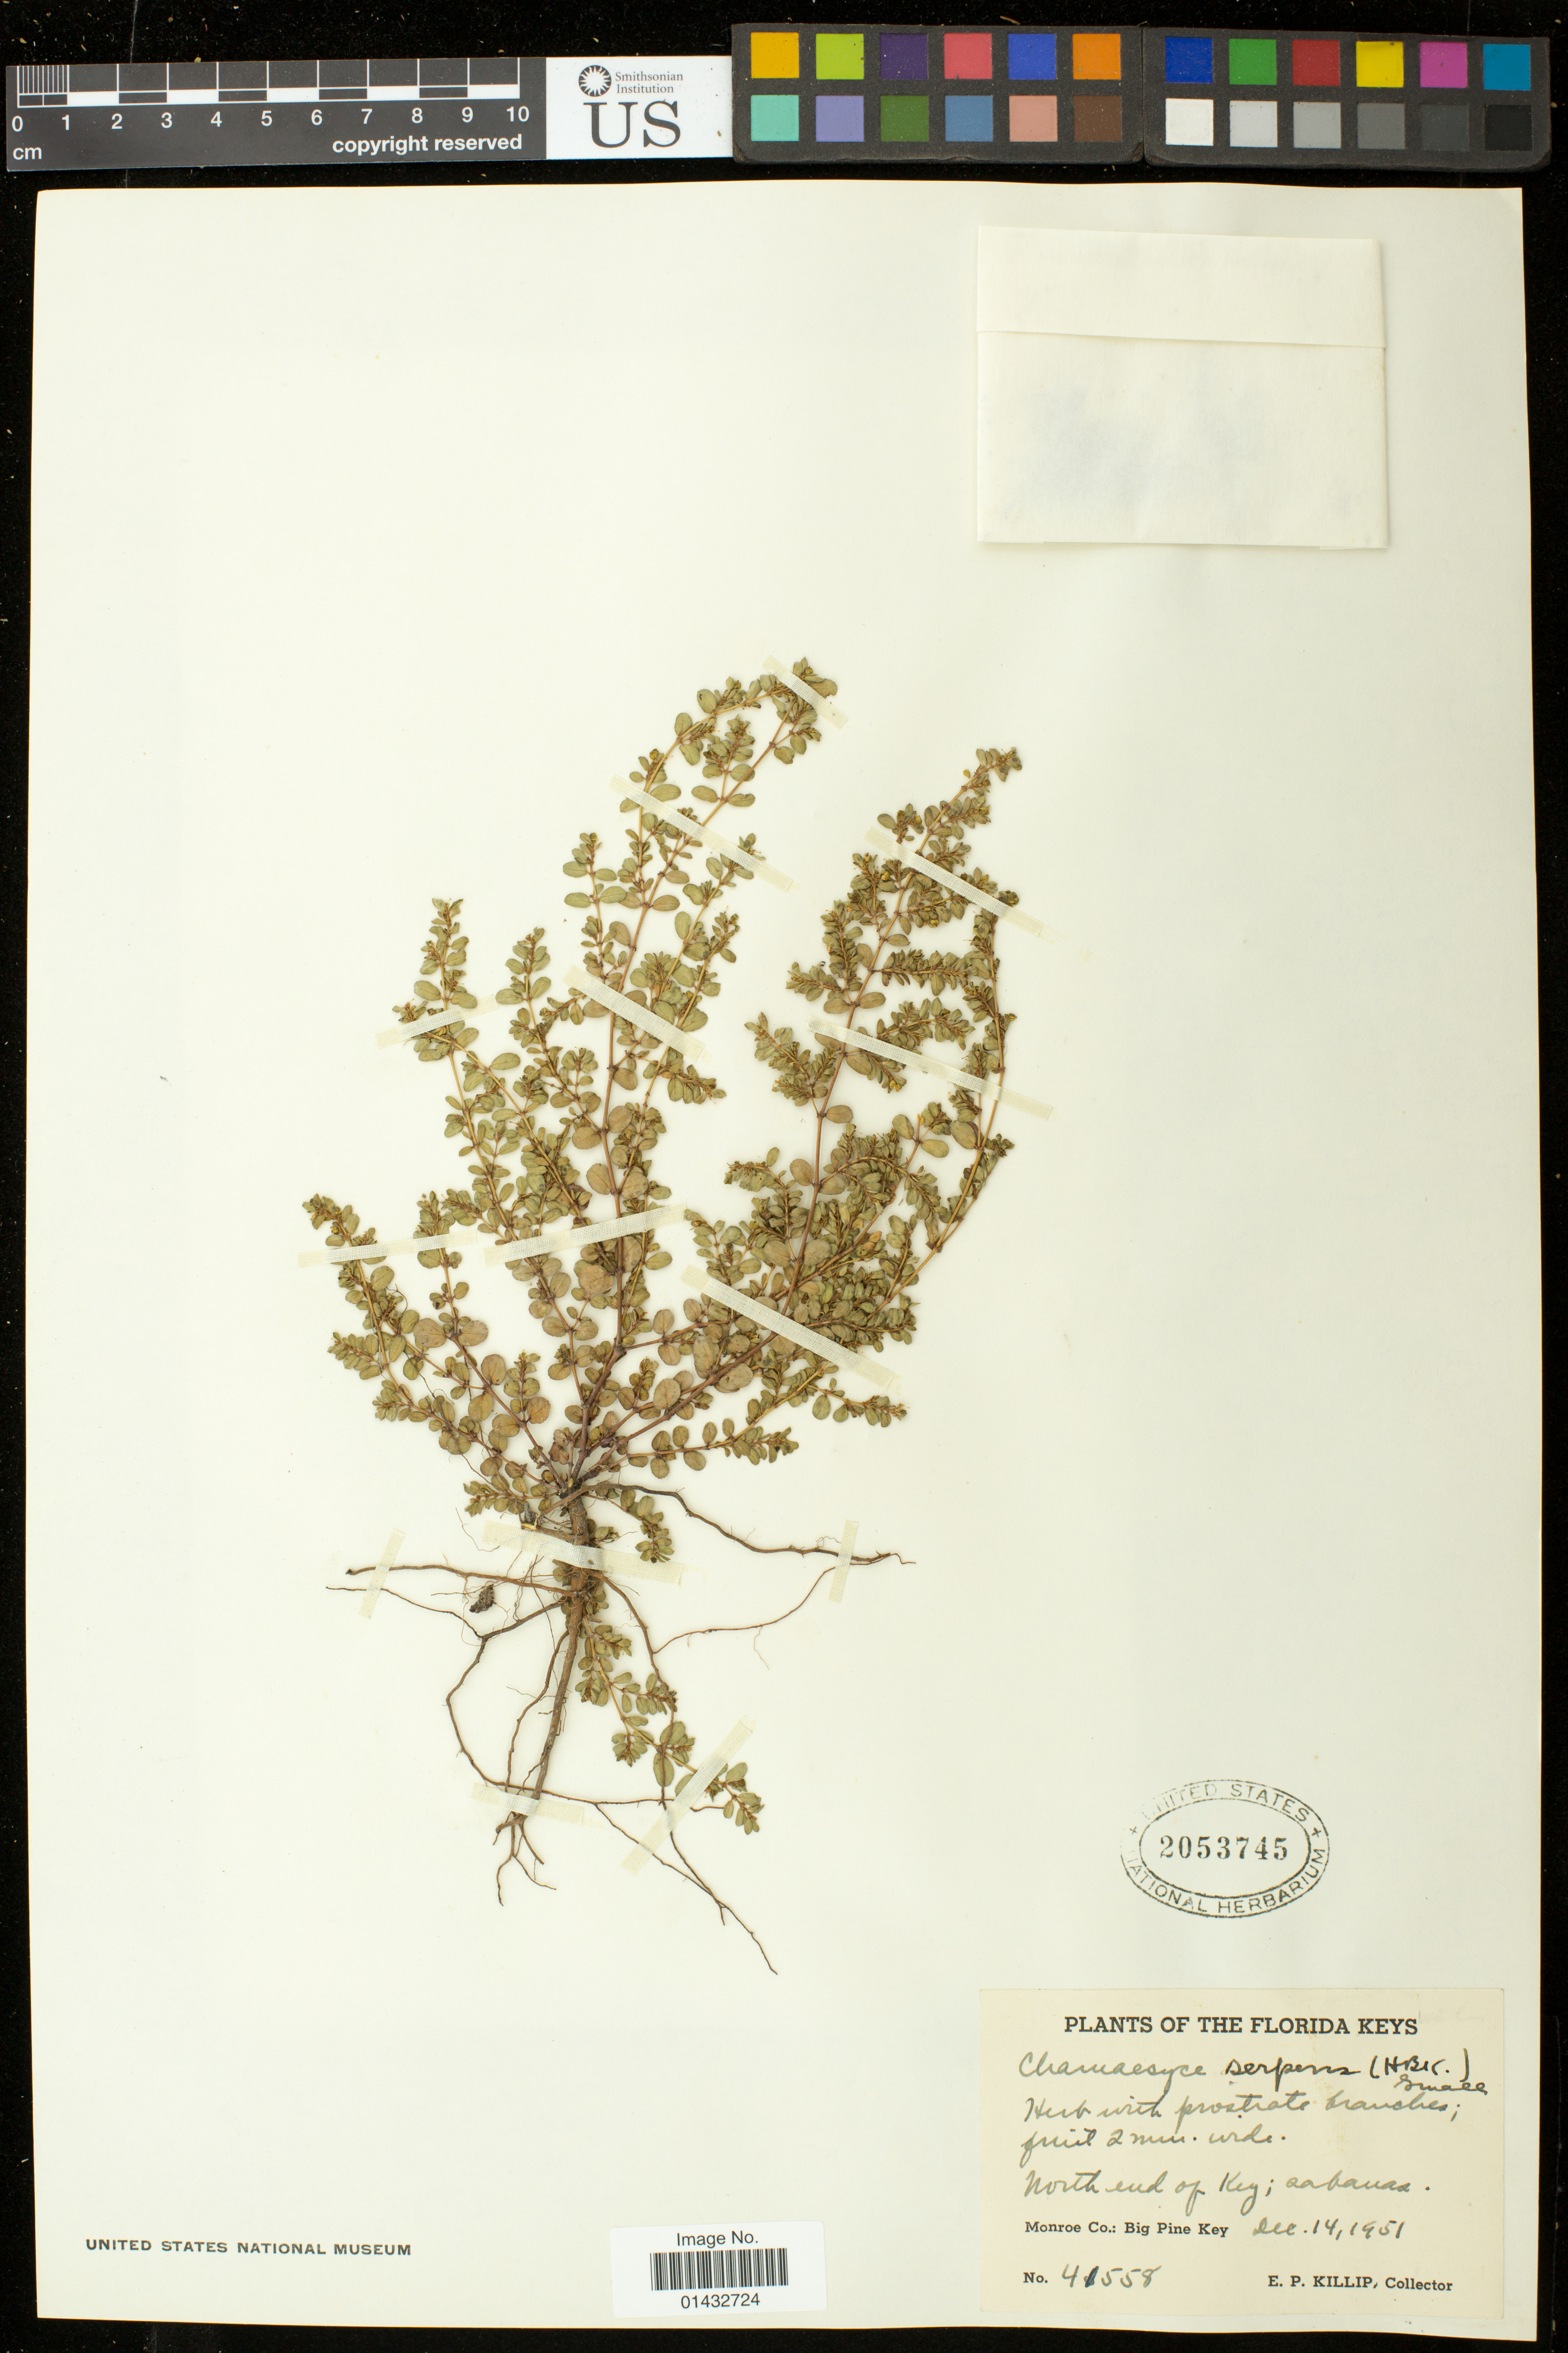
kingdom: Plantae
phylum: Tracheophyta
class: Magnoliopsida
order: Malpighiales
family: Euphorbiaceae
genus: Euphorbia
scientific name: Euphorbia blodgettii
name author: Engelm. ex Hitchc.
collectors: E. P. Killip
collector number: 41558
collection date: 1951-12-14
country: United States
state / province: Florida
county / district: Monroe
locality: North end of Big Pine Key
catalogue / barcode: US 2053745